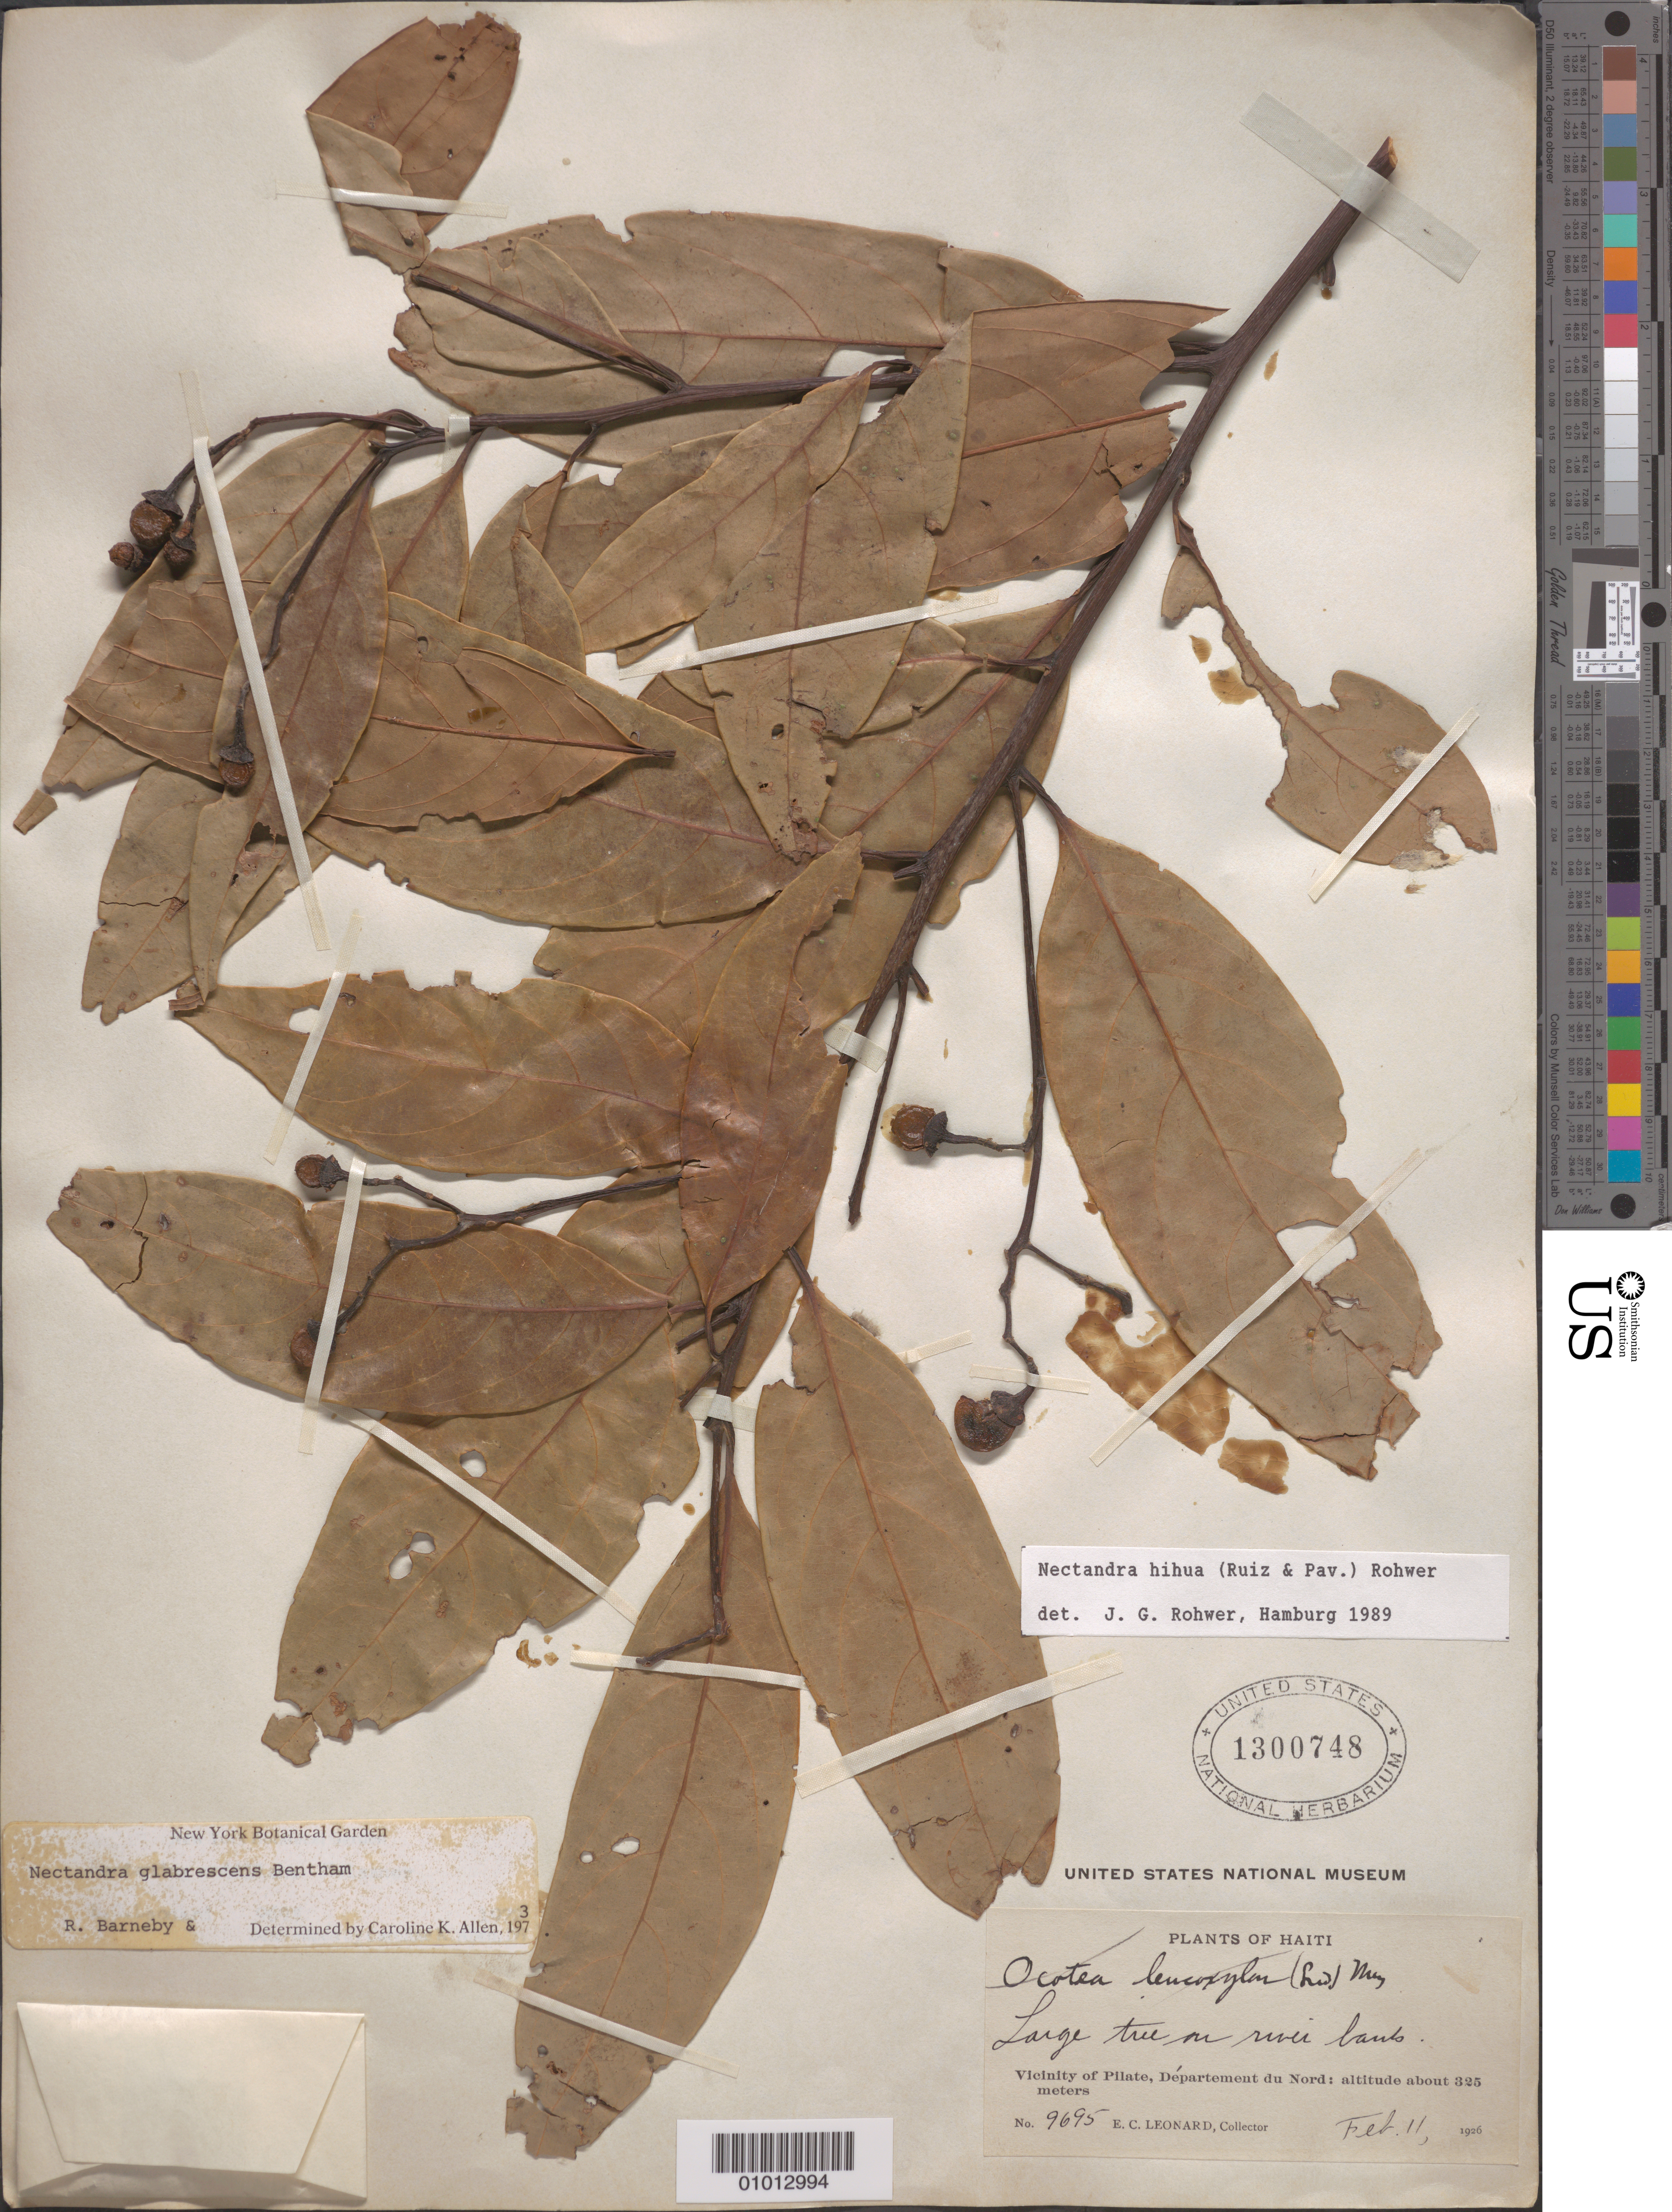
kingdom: Plantae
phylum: Tracheophyta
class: Magnoliopsida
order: Laurales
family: Lauraceae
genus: Nectandra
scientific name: Nectandra hihua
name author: (Ruiz & Pav.) Rohwer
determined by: Rohwer, J. G.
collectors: E. C. Leonard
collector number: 9695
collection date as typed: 11 Feb 1926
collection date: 1926-02-11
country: Haiti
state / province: Nord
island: Hispaniola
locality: Vicinity of Pilate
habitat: On river bank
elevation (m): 325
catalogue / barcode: US 1300748